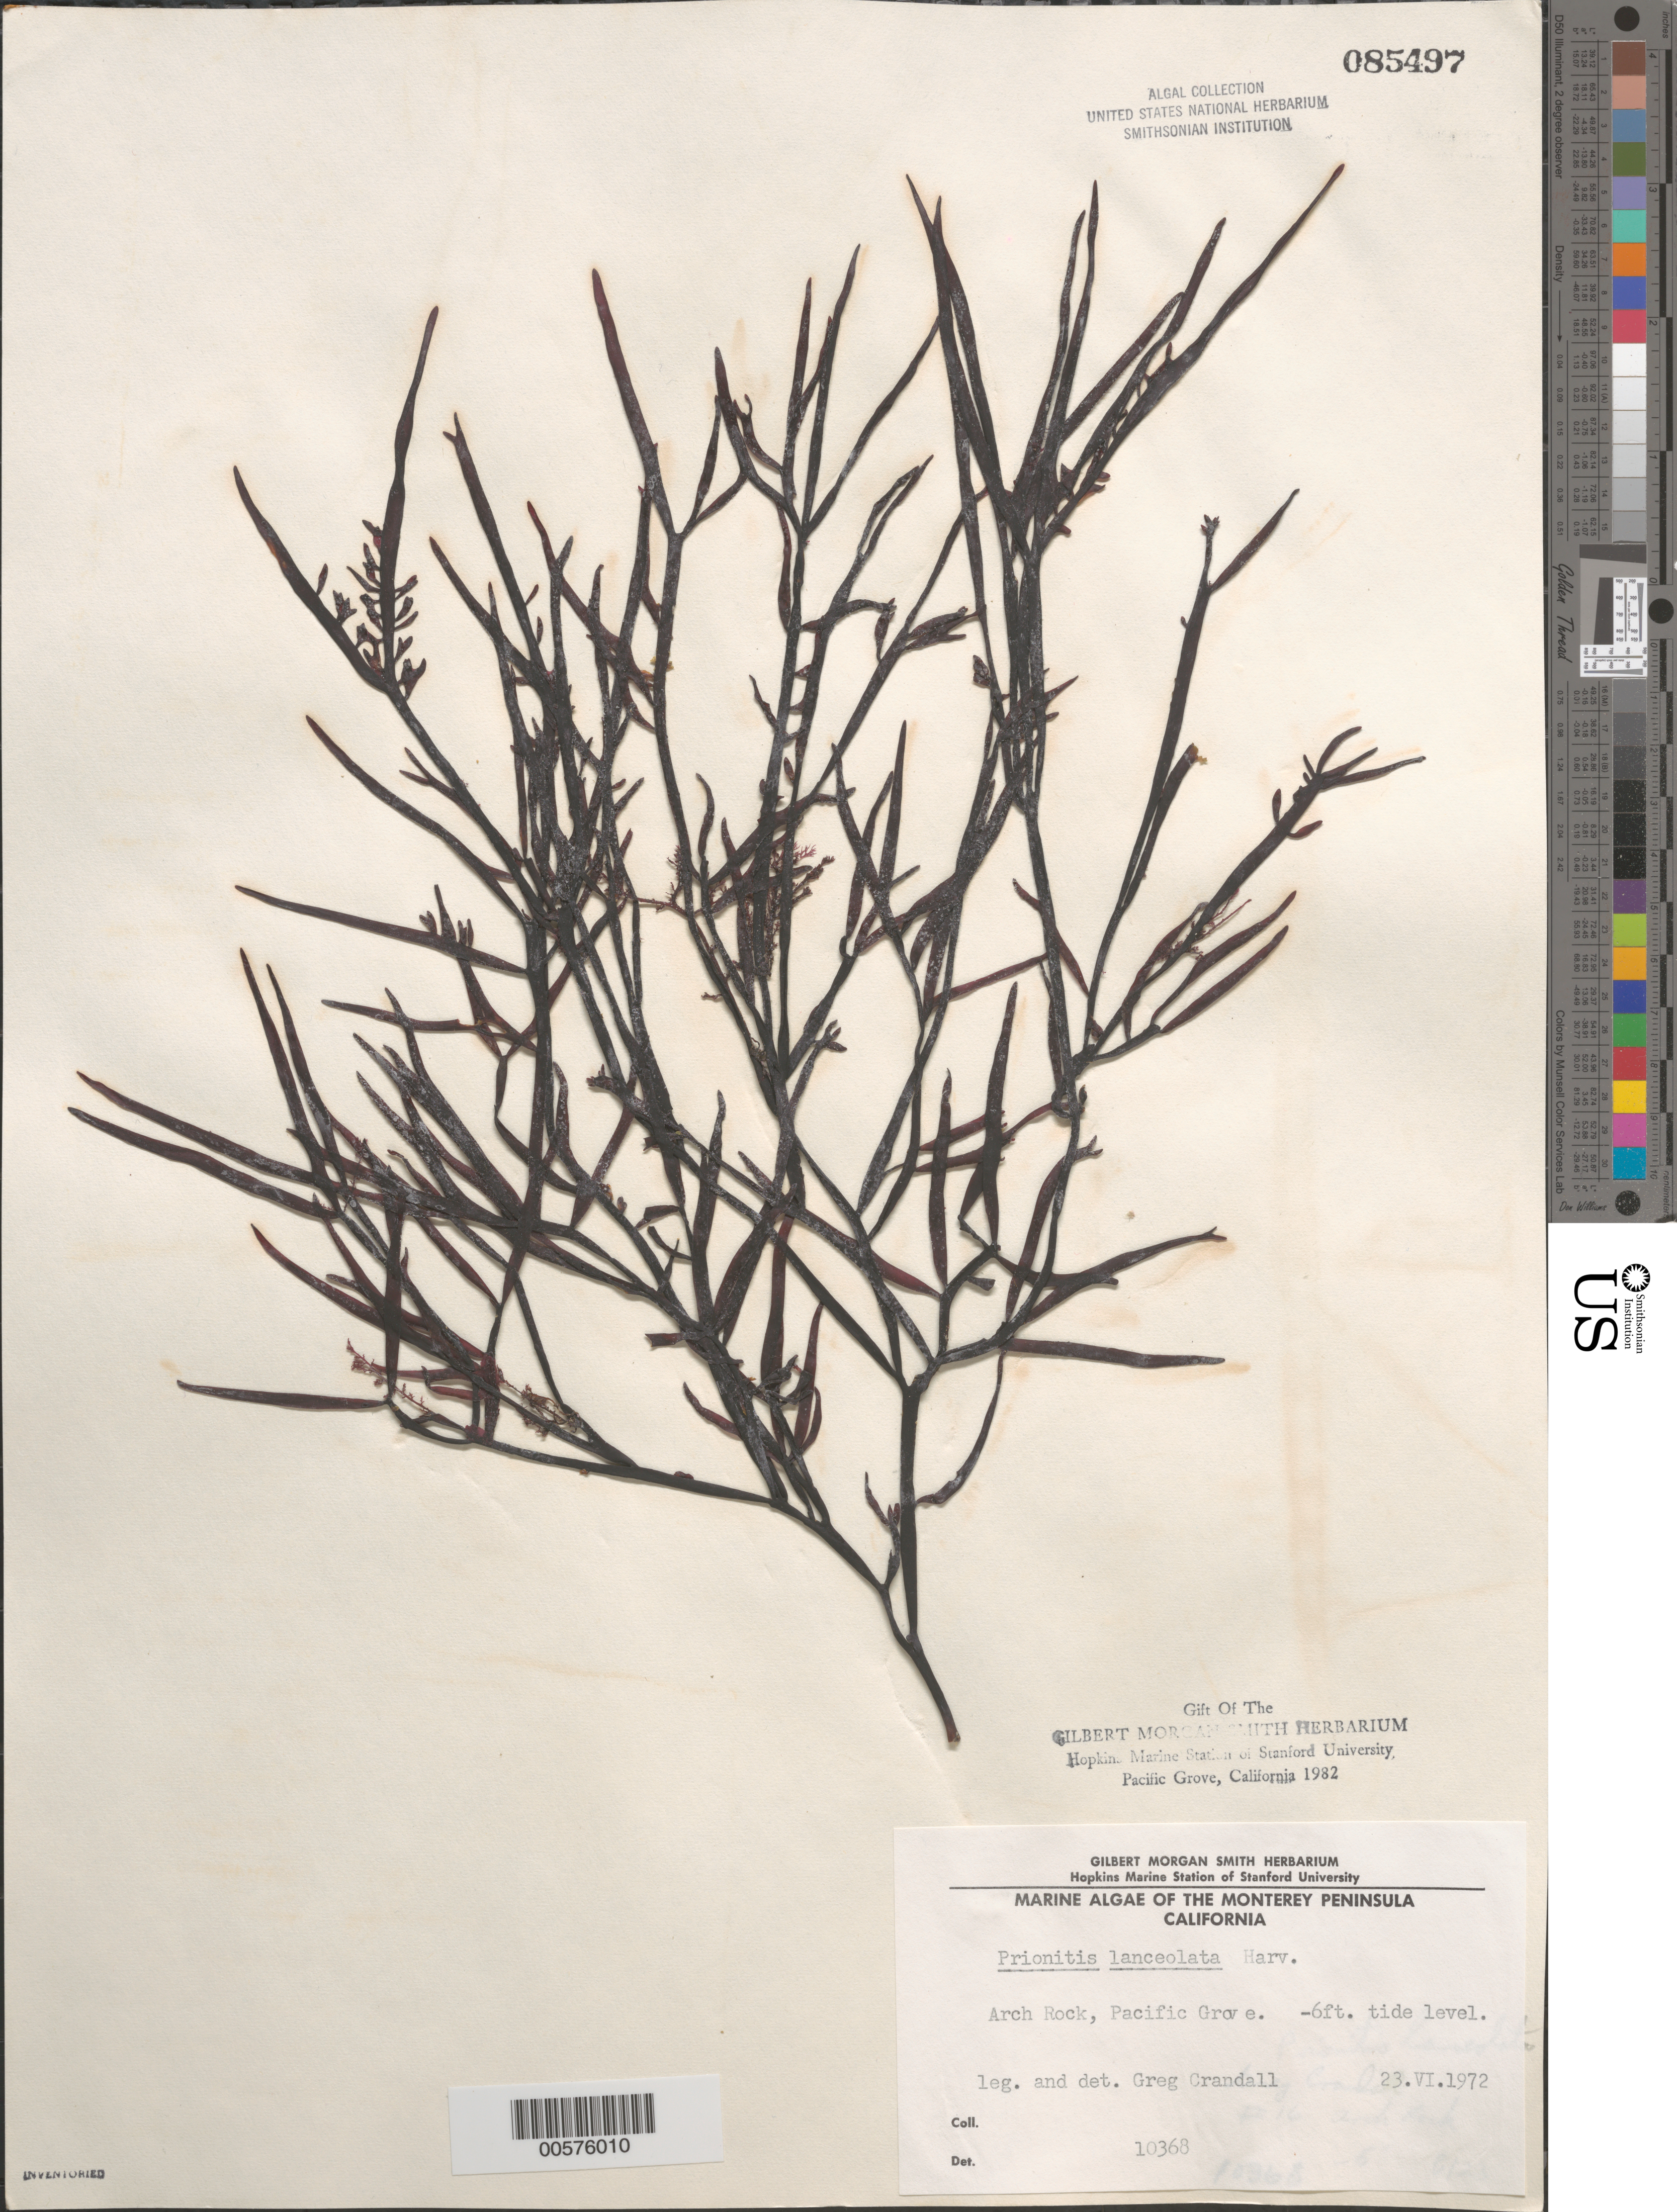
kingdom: Plantae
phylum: Rhodophyta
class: Florideophyceae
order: Cryptonemiales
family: Cryptonemiaceae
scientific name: Prionitis lanceolata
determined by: Crandall, G.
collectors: G. Crandall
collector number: IAA 10368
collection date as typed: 23 Jun 1972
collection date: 1972-06-23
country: United States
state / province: California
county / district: Monterey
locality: Arch Rock, Pacific Grove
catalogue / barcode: US 85497